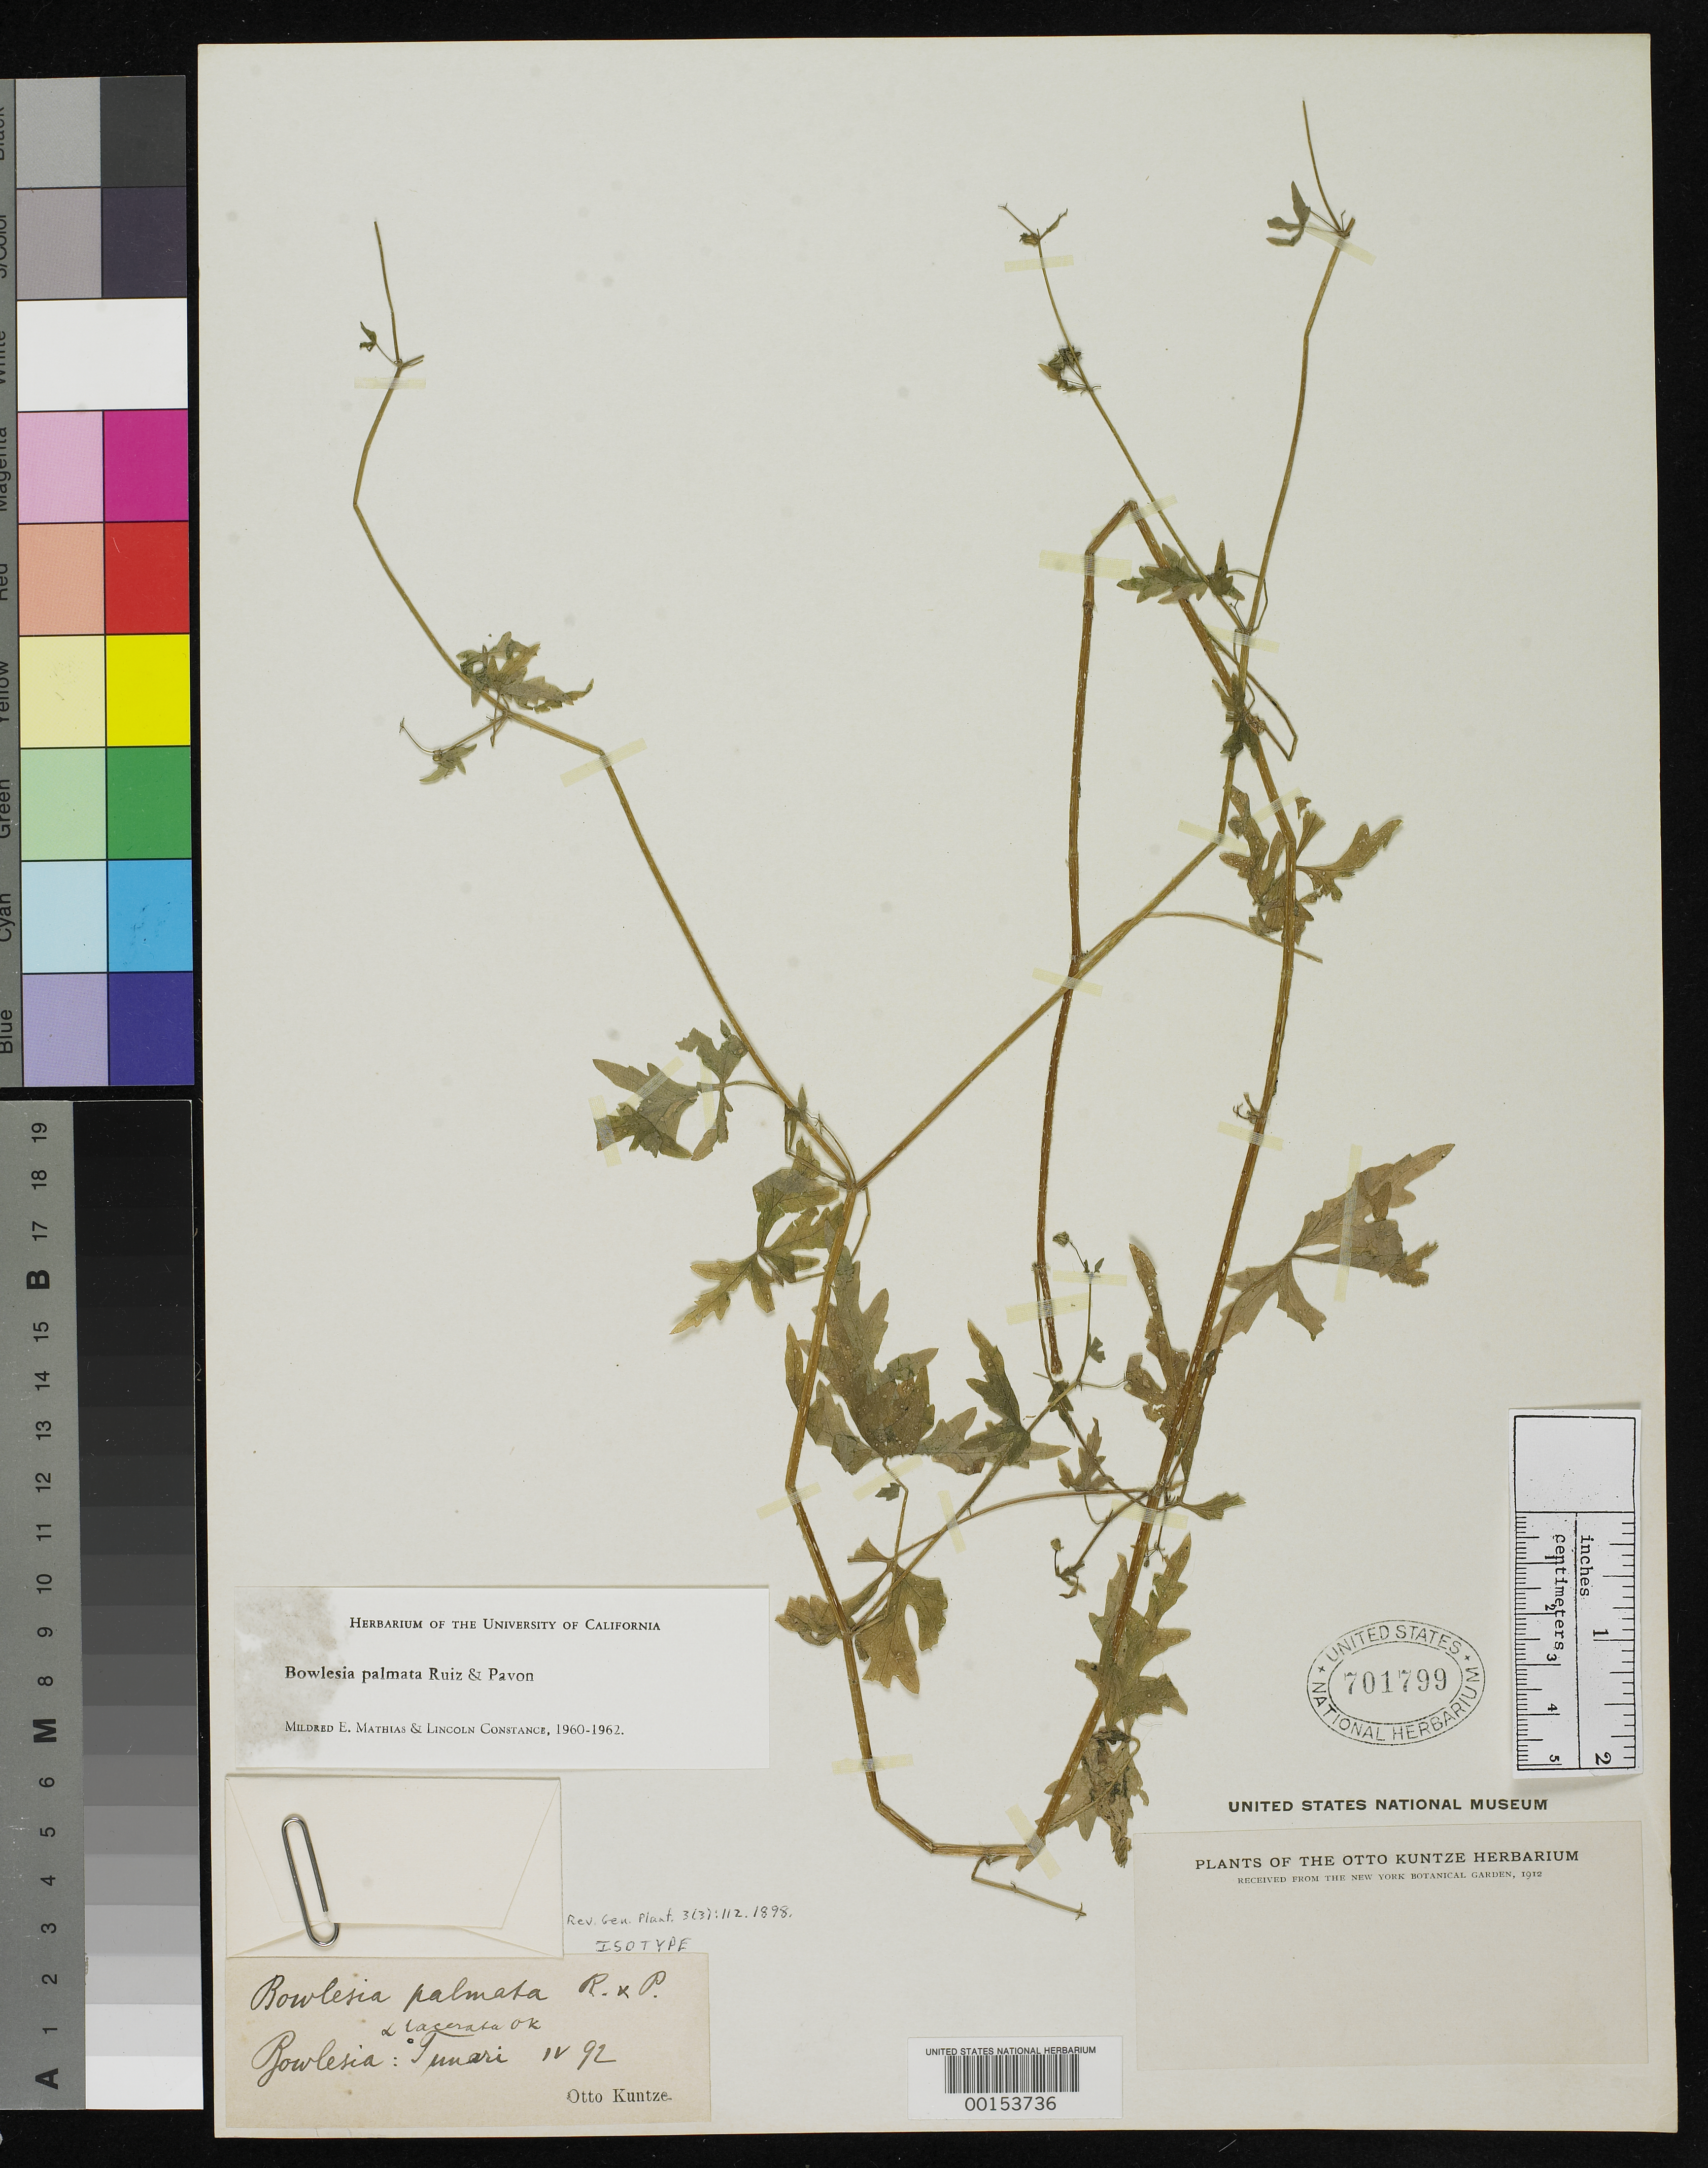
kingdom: Plantae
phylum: Tracheophyta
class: Magnoliopsida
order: Apiales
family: Apiaceae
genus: Bowlesia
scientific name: Bowlesia palmata var. lacerata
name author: Kuntze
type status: Isotype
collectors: C.E.O. Kuntze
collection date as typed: Apr 1892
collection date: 1892-04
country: Bolivia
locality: Tunari Bridge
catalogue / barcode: US 701799